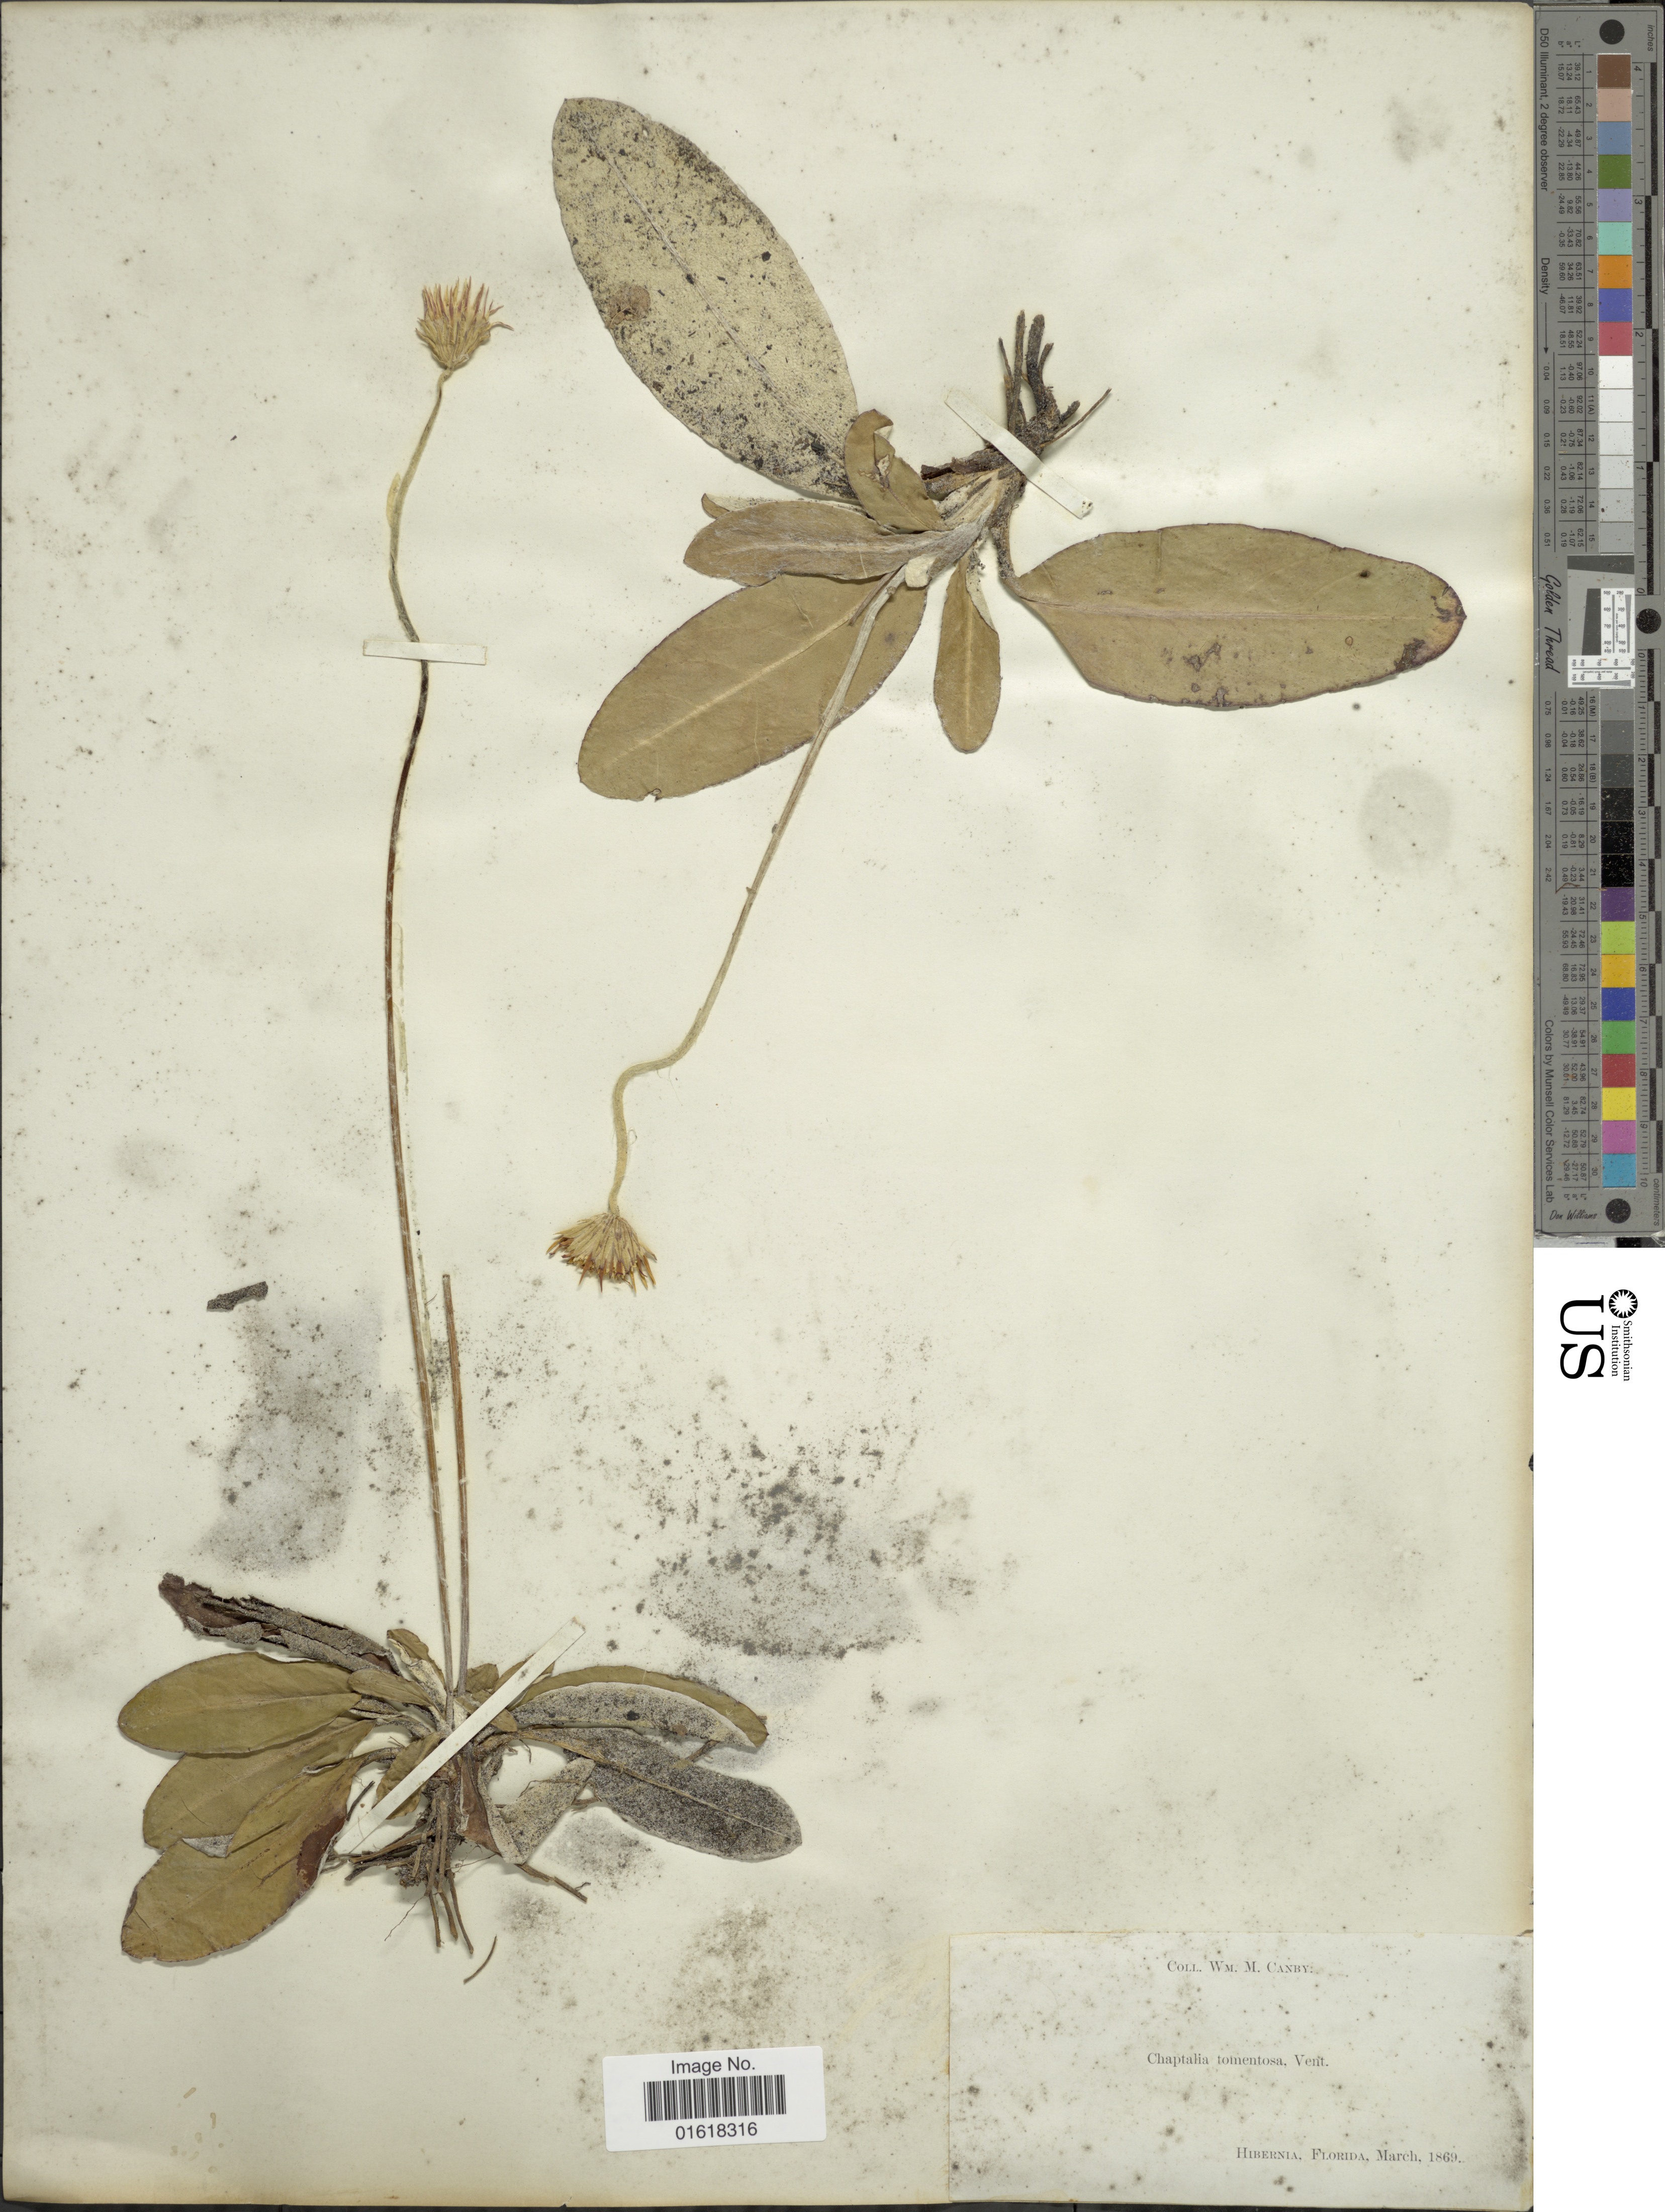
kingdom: Plantae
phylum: Tracheophyta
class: Magnoliopsida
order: Asterales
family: Asteraceae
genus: Chaptalia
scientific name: Chaptalia tomentosa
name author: Vent.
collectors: W. M. Canby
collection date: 1869-03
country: United States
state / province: Florida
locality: Hibernia